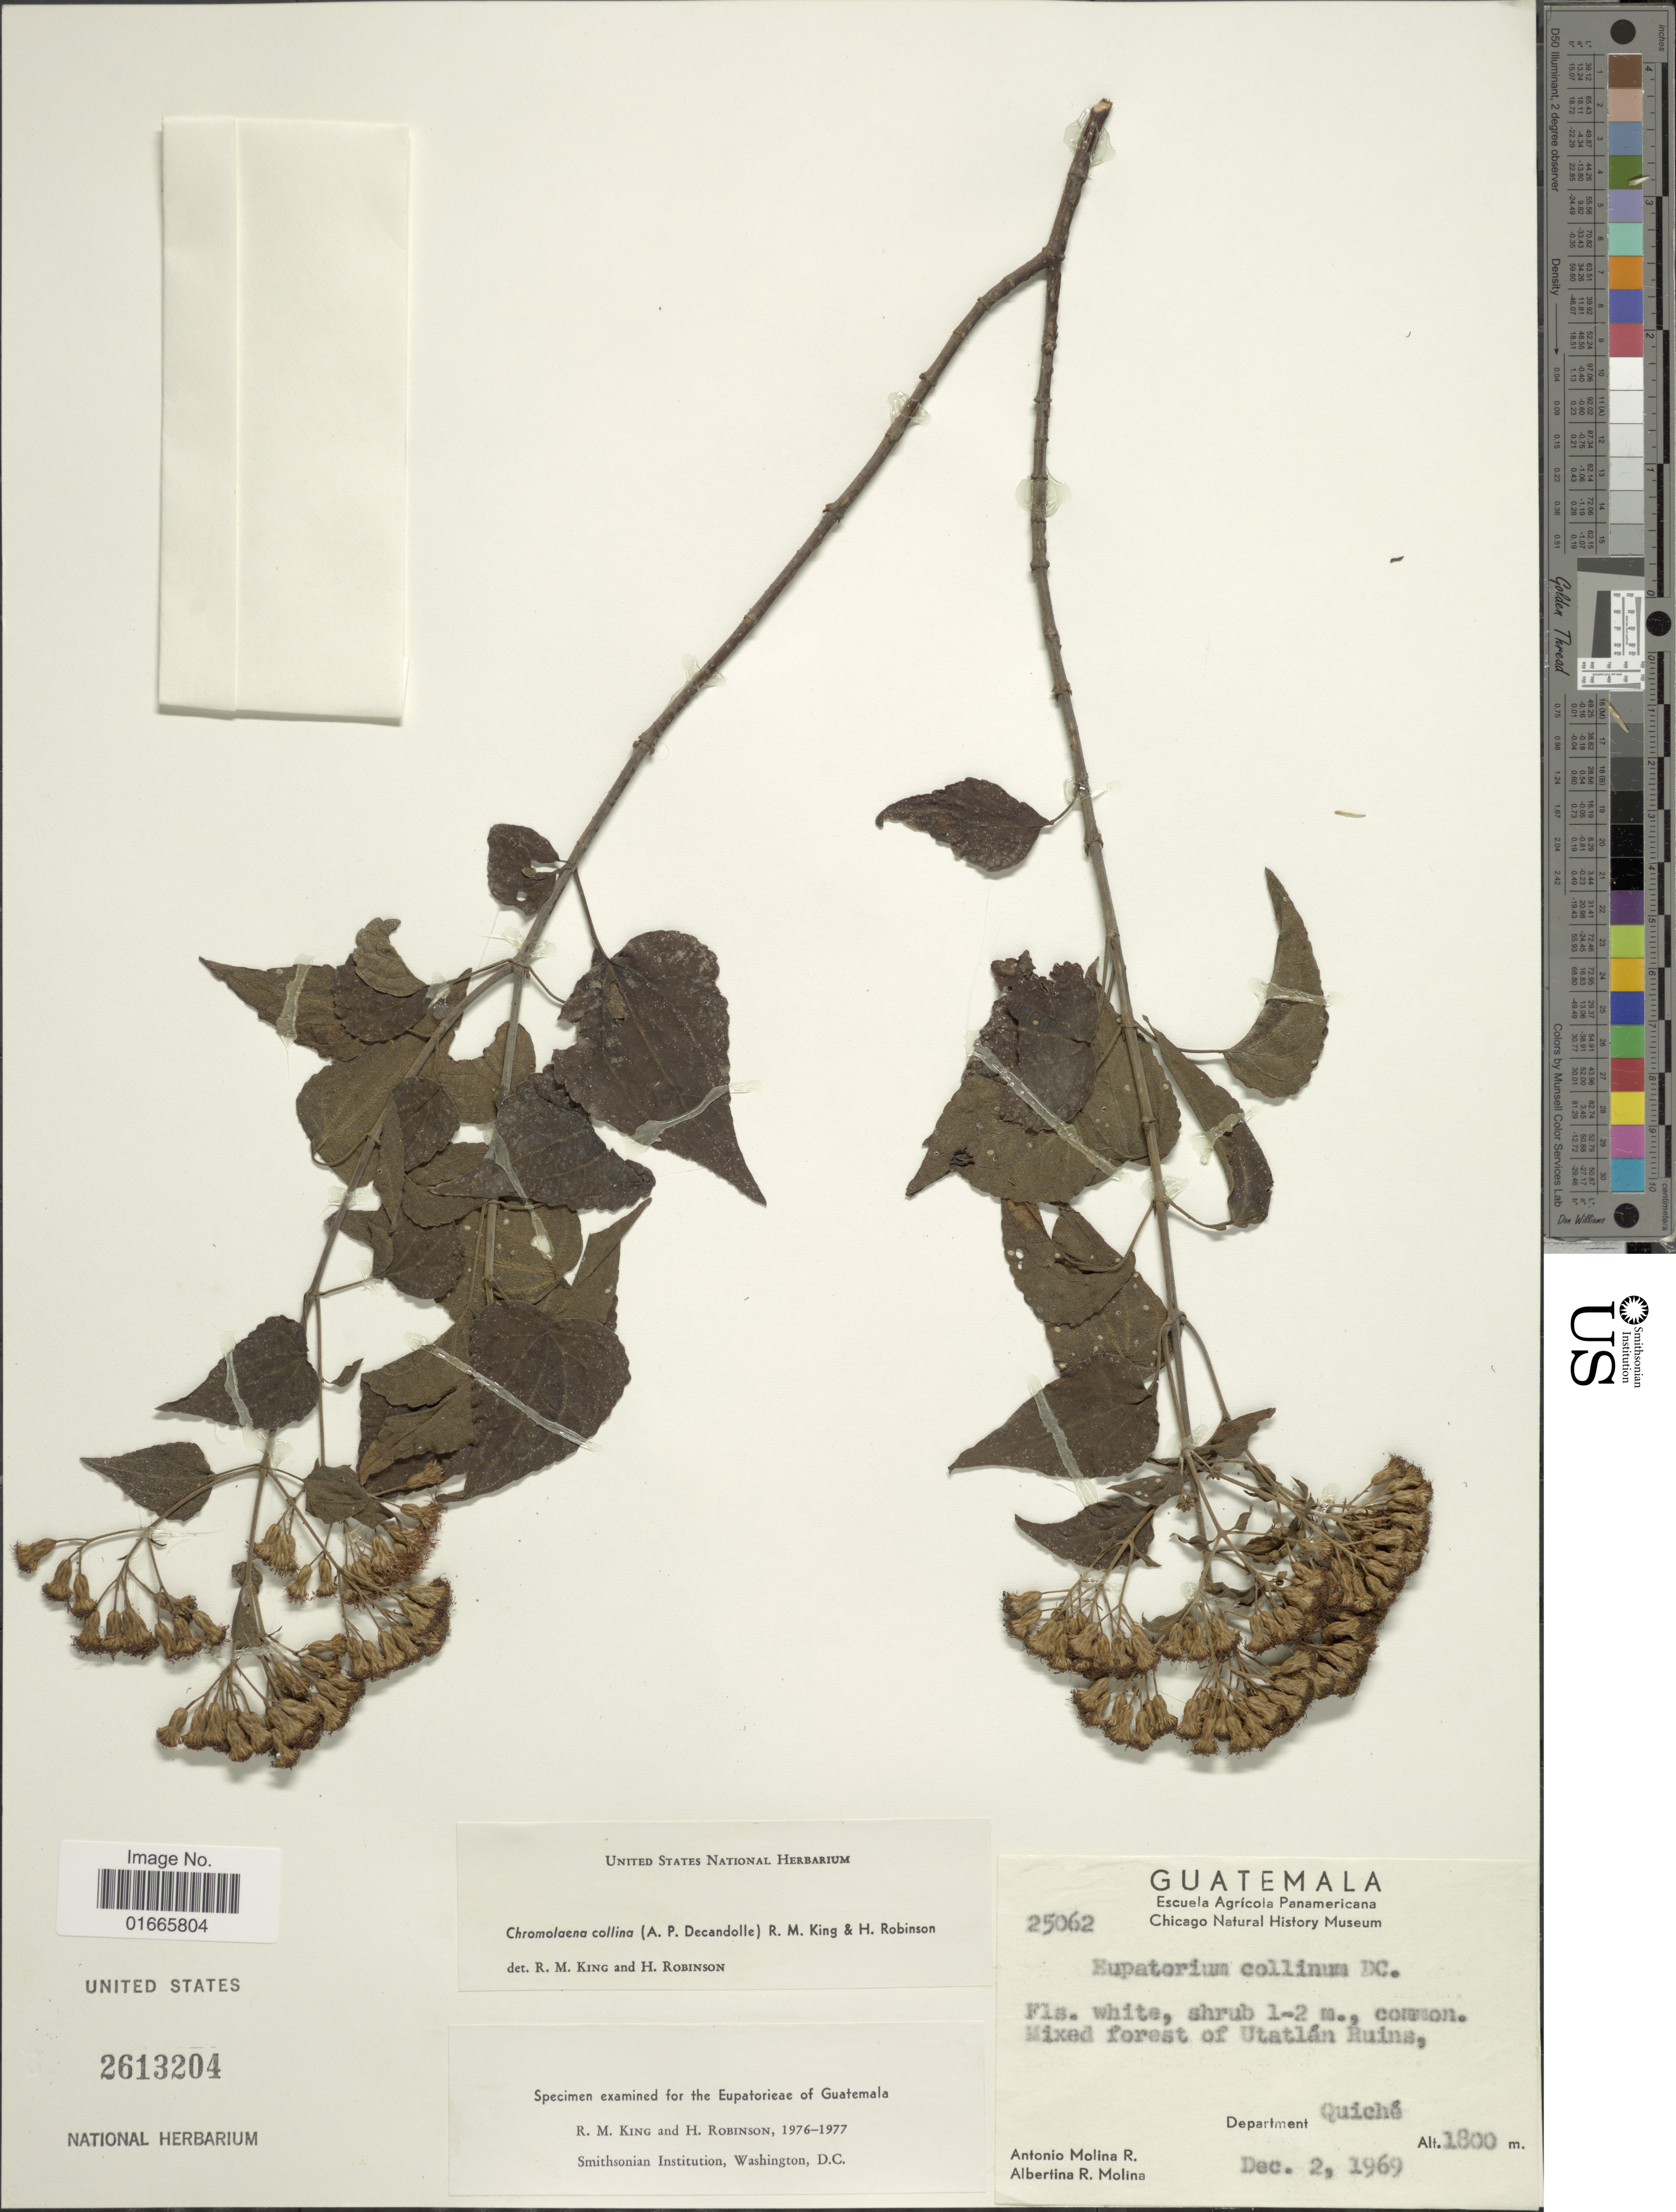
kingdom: Plantae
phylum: Tracheophyta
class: Magnoliopsida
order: Asterales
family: Asteraceae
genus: Chromolaena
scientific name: Chromolaena collina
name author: (DC.) R.M. King & H. Rob.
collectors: A. Molina R. & A. R. Molina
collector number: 25062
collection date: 1969-12-02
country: Guatemala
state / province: El Quiché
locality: Mixed forest of Utatlan Ruins, Department of Quiche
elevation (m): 1800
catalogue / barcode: US 2613204